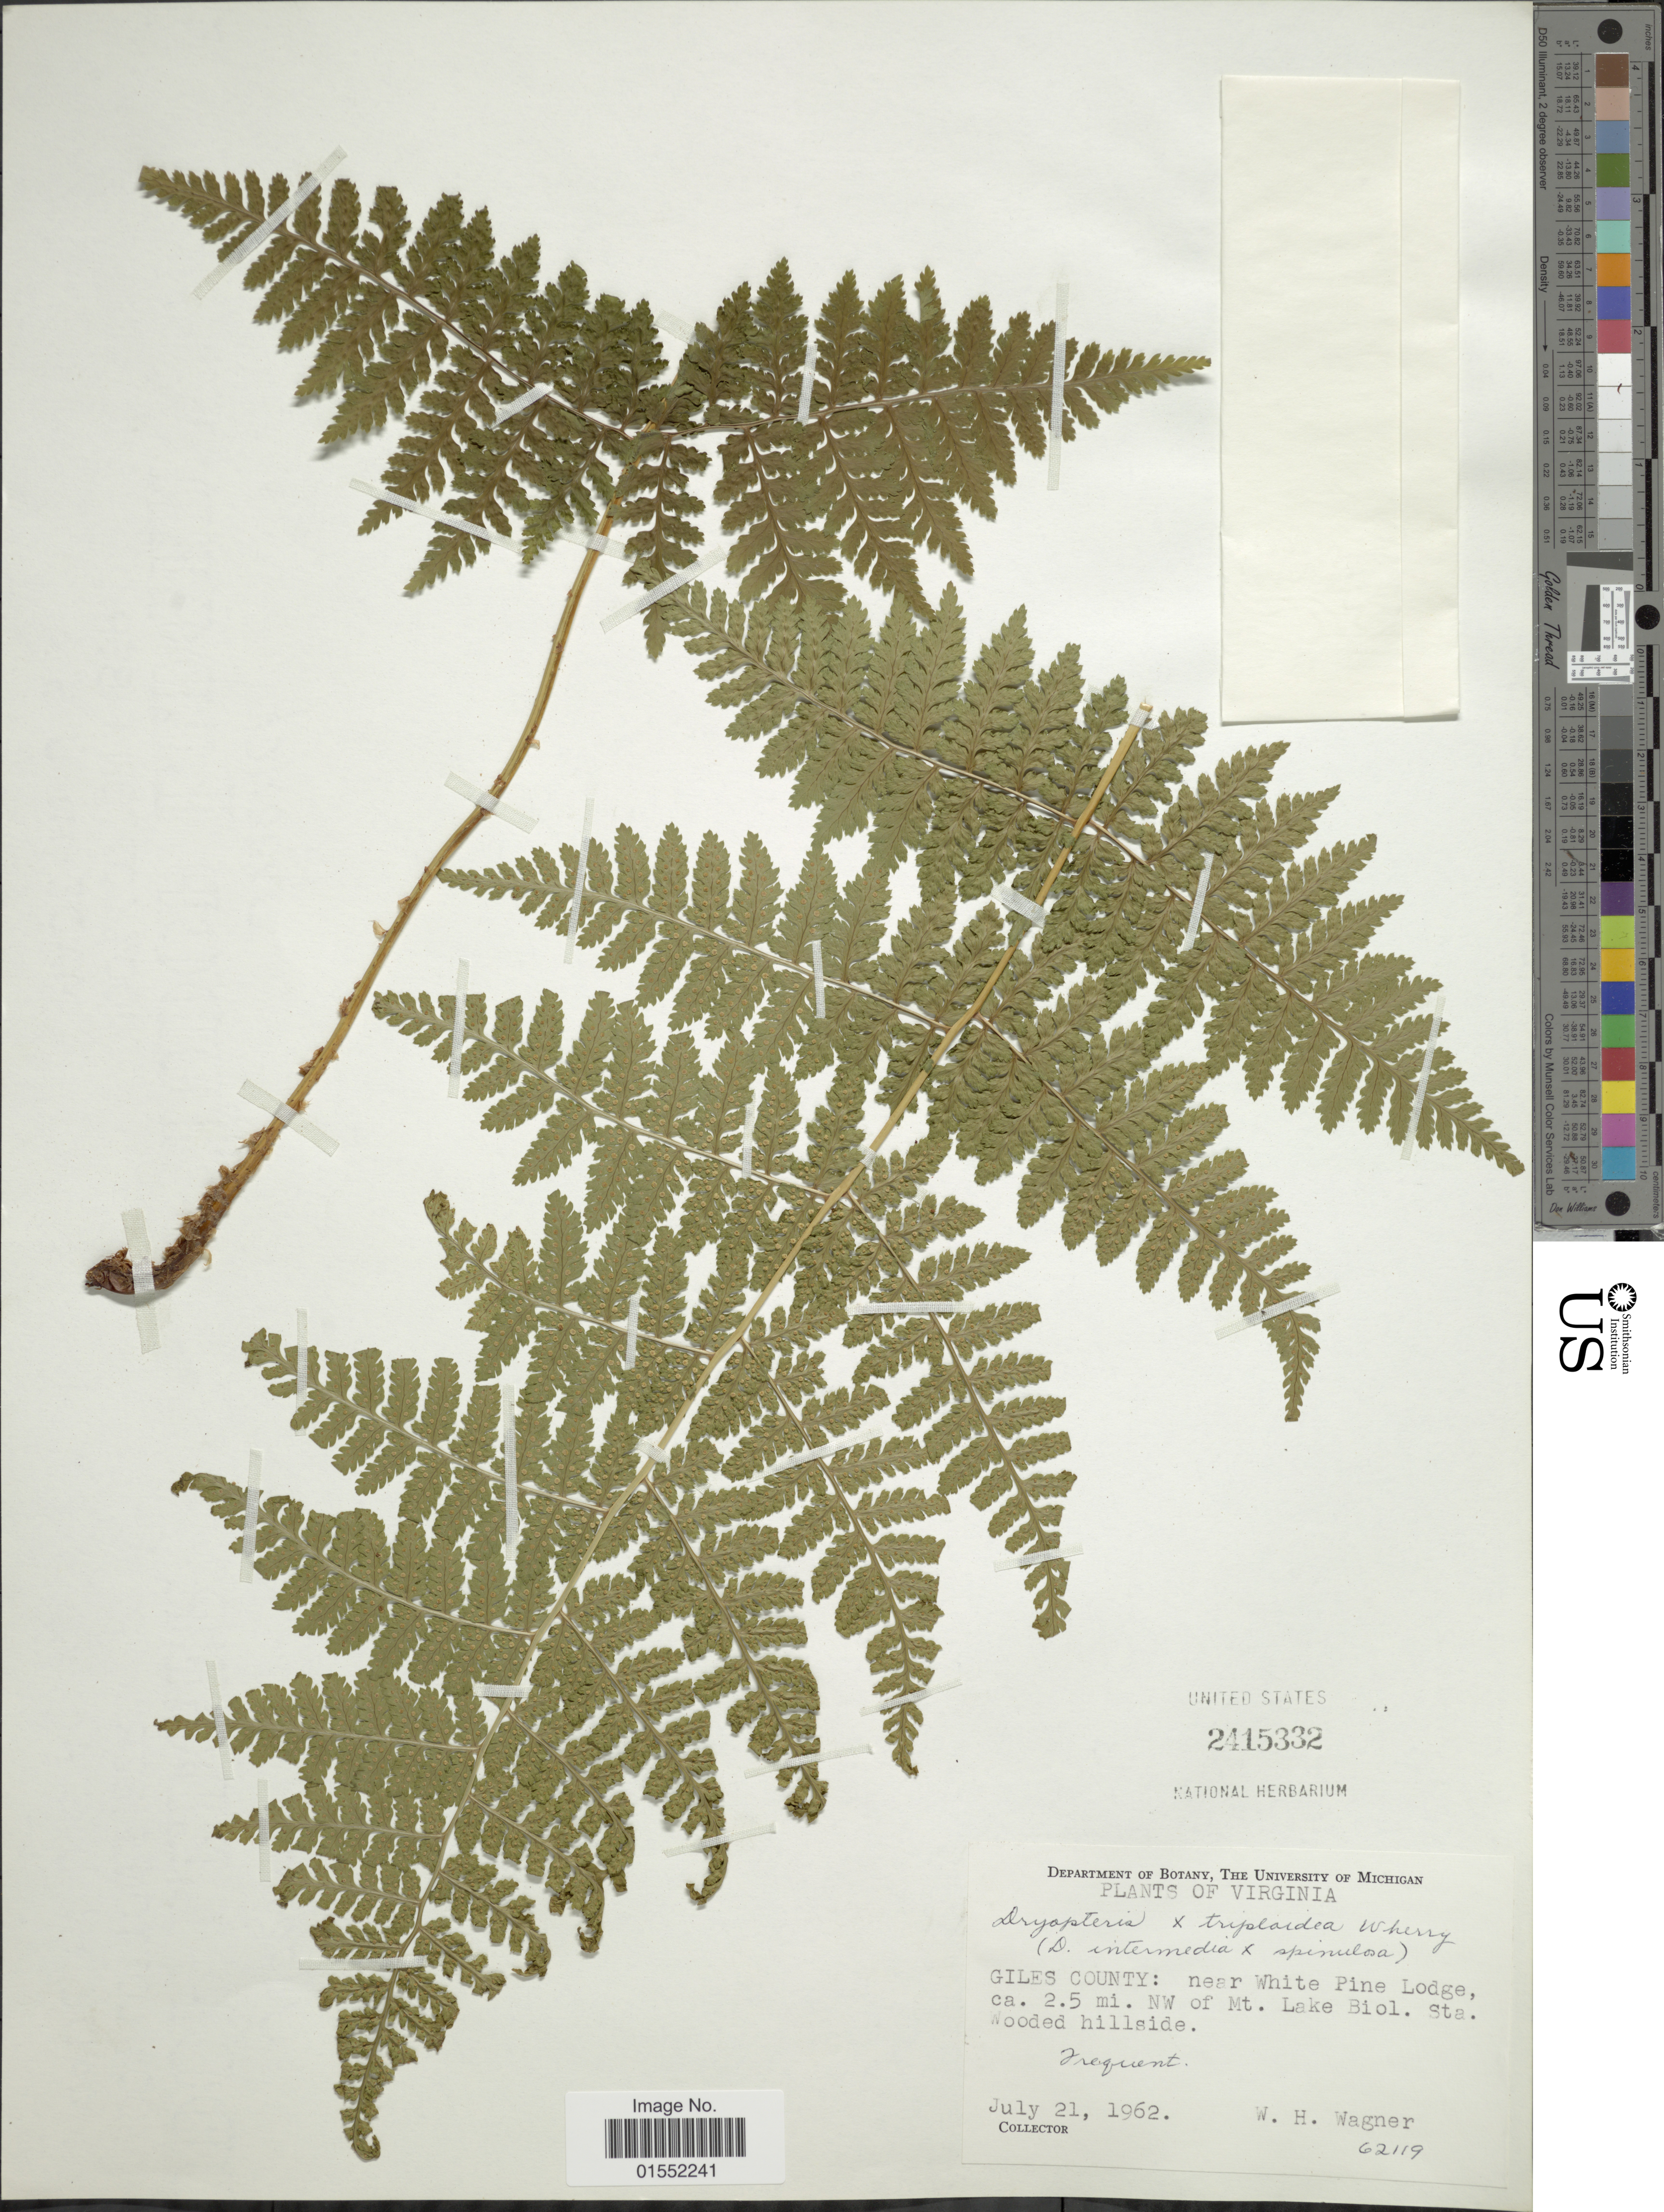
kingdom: Plantae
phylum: Tracheophyta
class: Polypodiopsida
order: Polypodiales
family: Dryopteridaceae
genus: Dryopteris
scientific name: Dryopteris x triploidea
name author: Wherry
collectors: W. H. Wagner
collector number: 62119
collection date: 1962-07-21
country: United States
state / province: Virginia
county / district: Giles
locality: near White Pine Lodge, ca. 2.5 mi. NW of Mt. Lake Biol. Sta. Wooded hillside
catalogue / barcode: US 2415332